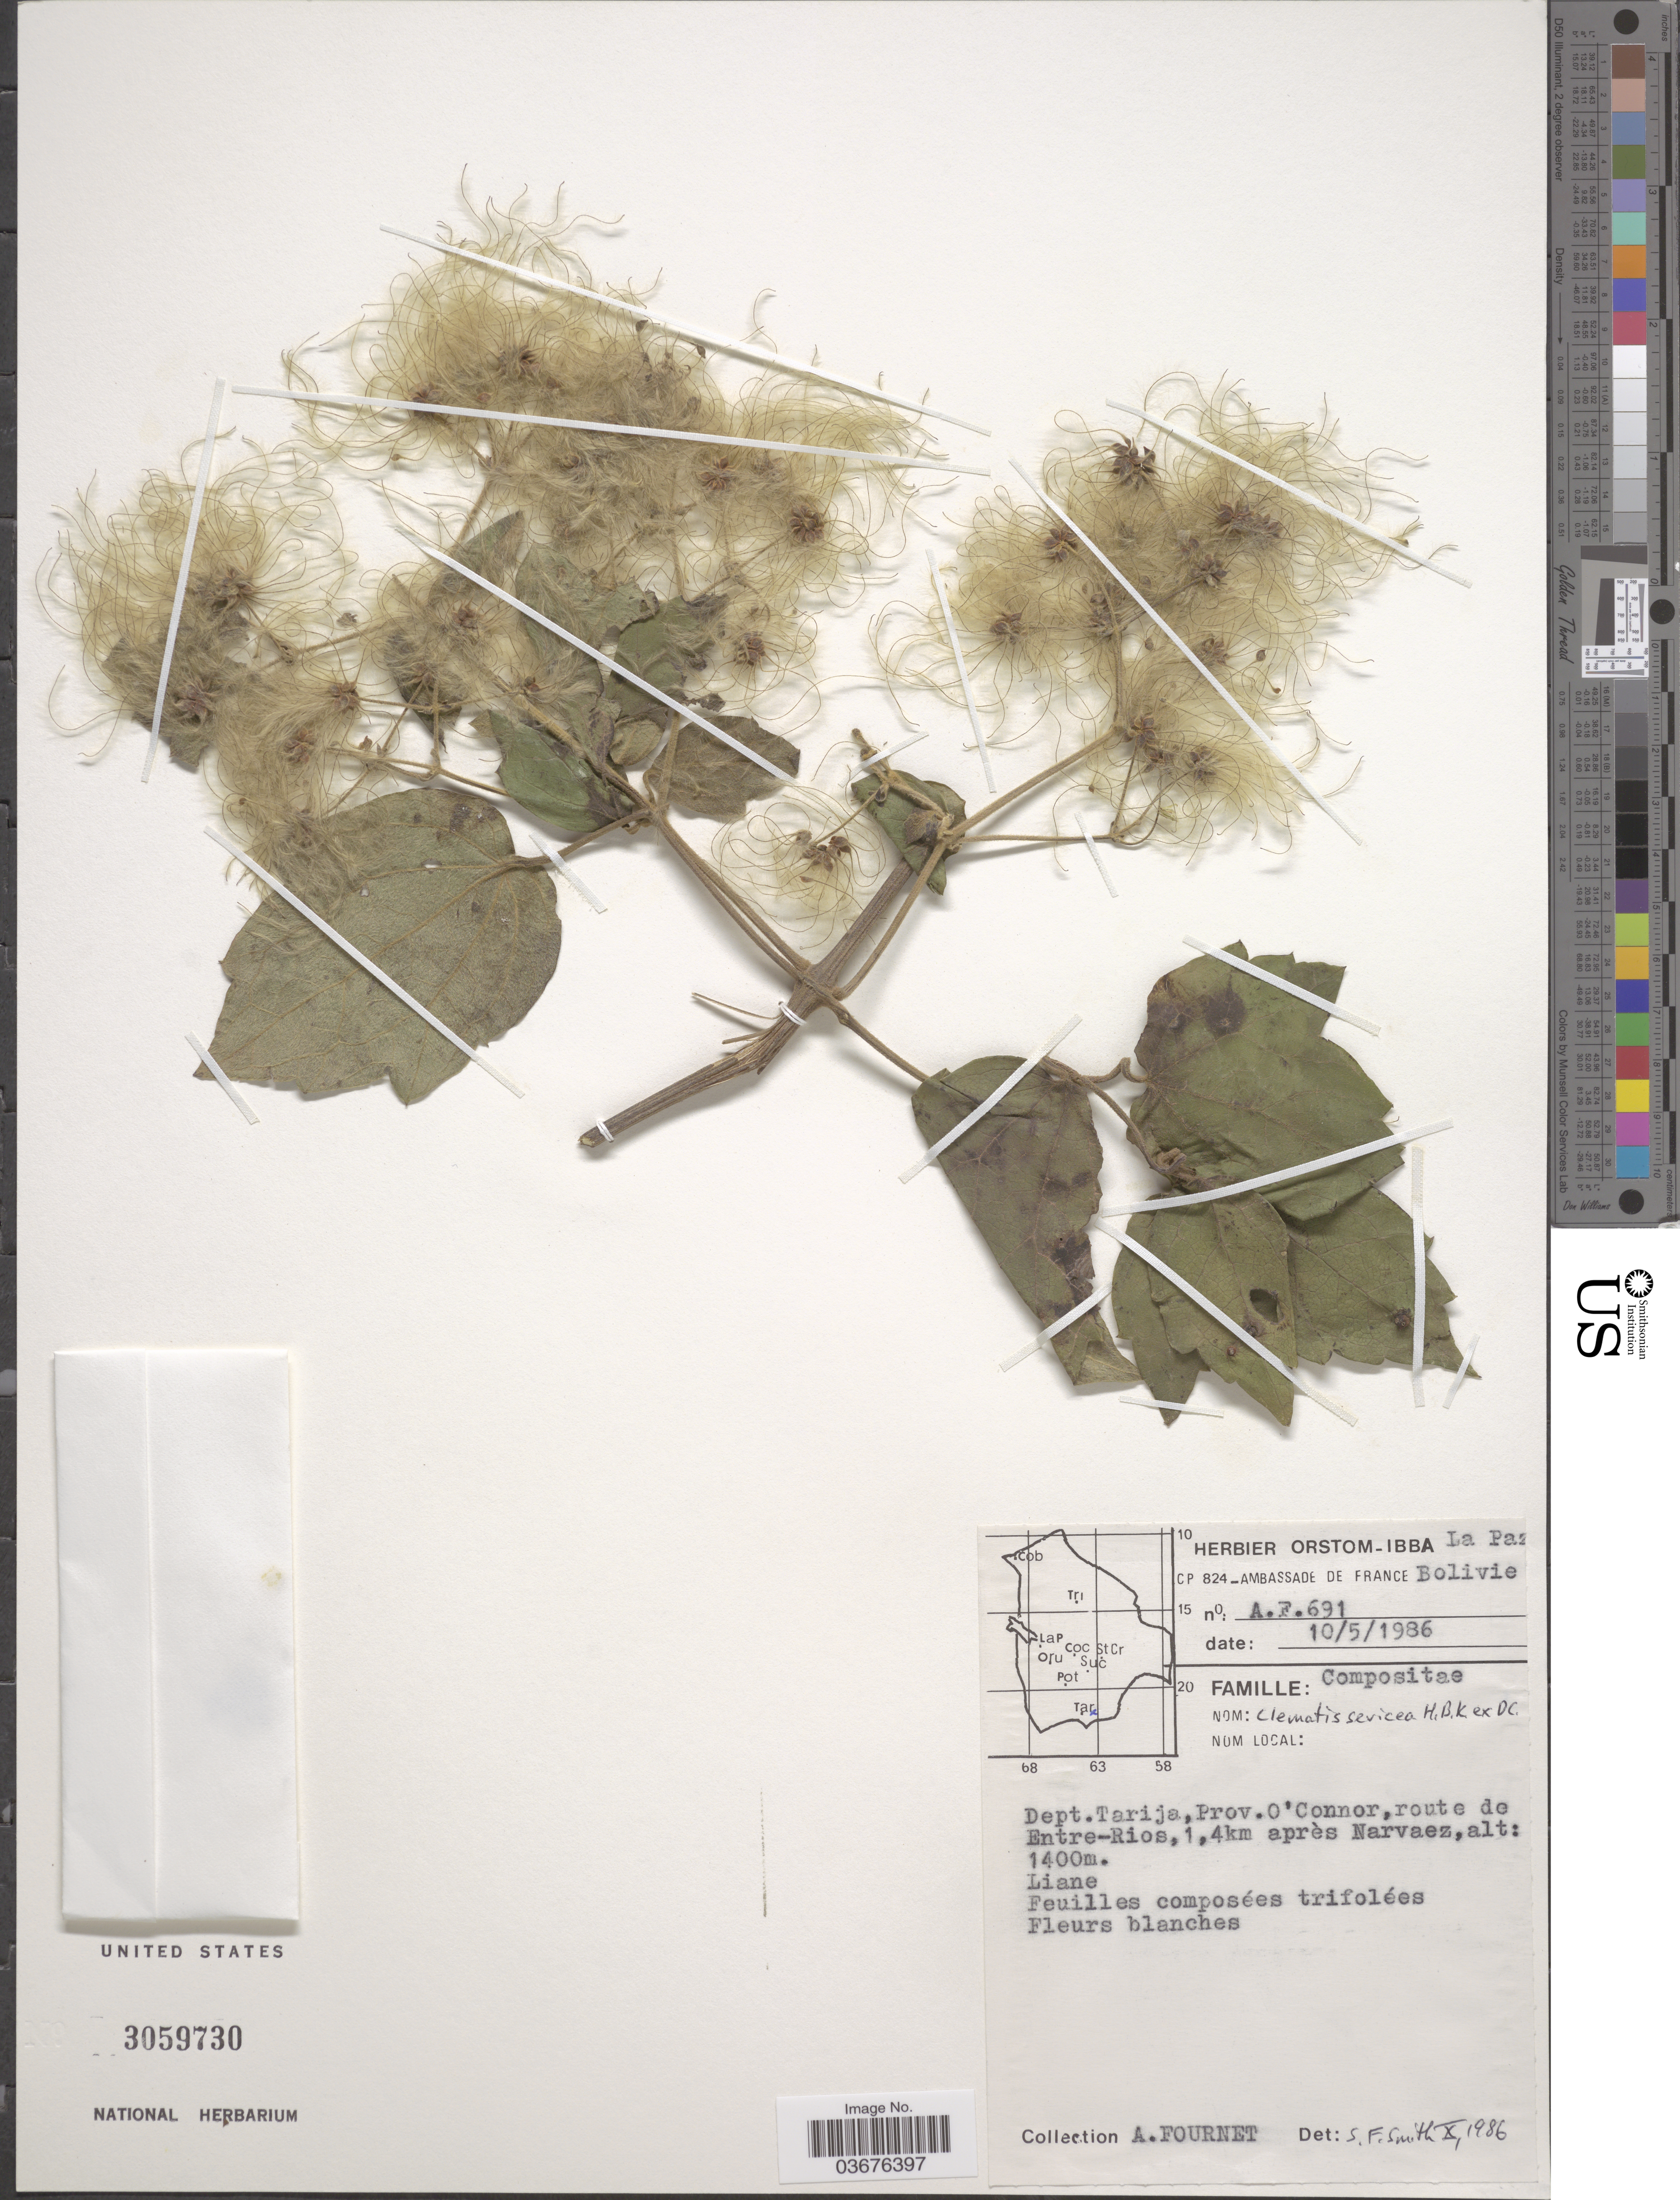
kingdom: Plantae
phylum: Tracheophyta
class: Magnoliopsida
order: Ranunculales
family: Ranunculaceae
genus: Clematis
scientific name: Clematis haenkeana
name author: C. Presl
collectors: A. Fournet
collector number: A.F.691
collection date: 1986-05-10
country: Bolivia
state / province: Tarija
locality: Dept. Tarija, Prov. O'Connor, route de Entre-Rios, 1,4 km après Narvaez.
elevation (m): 1400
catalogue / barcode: US 3059730